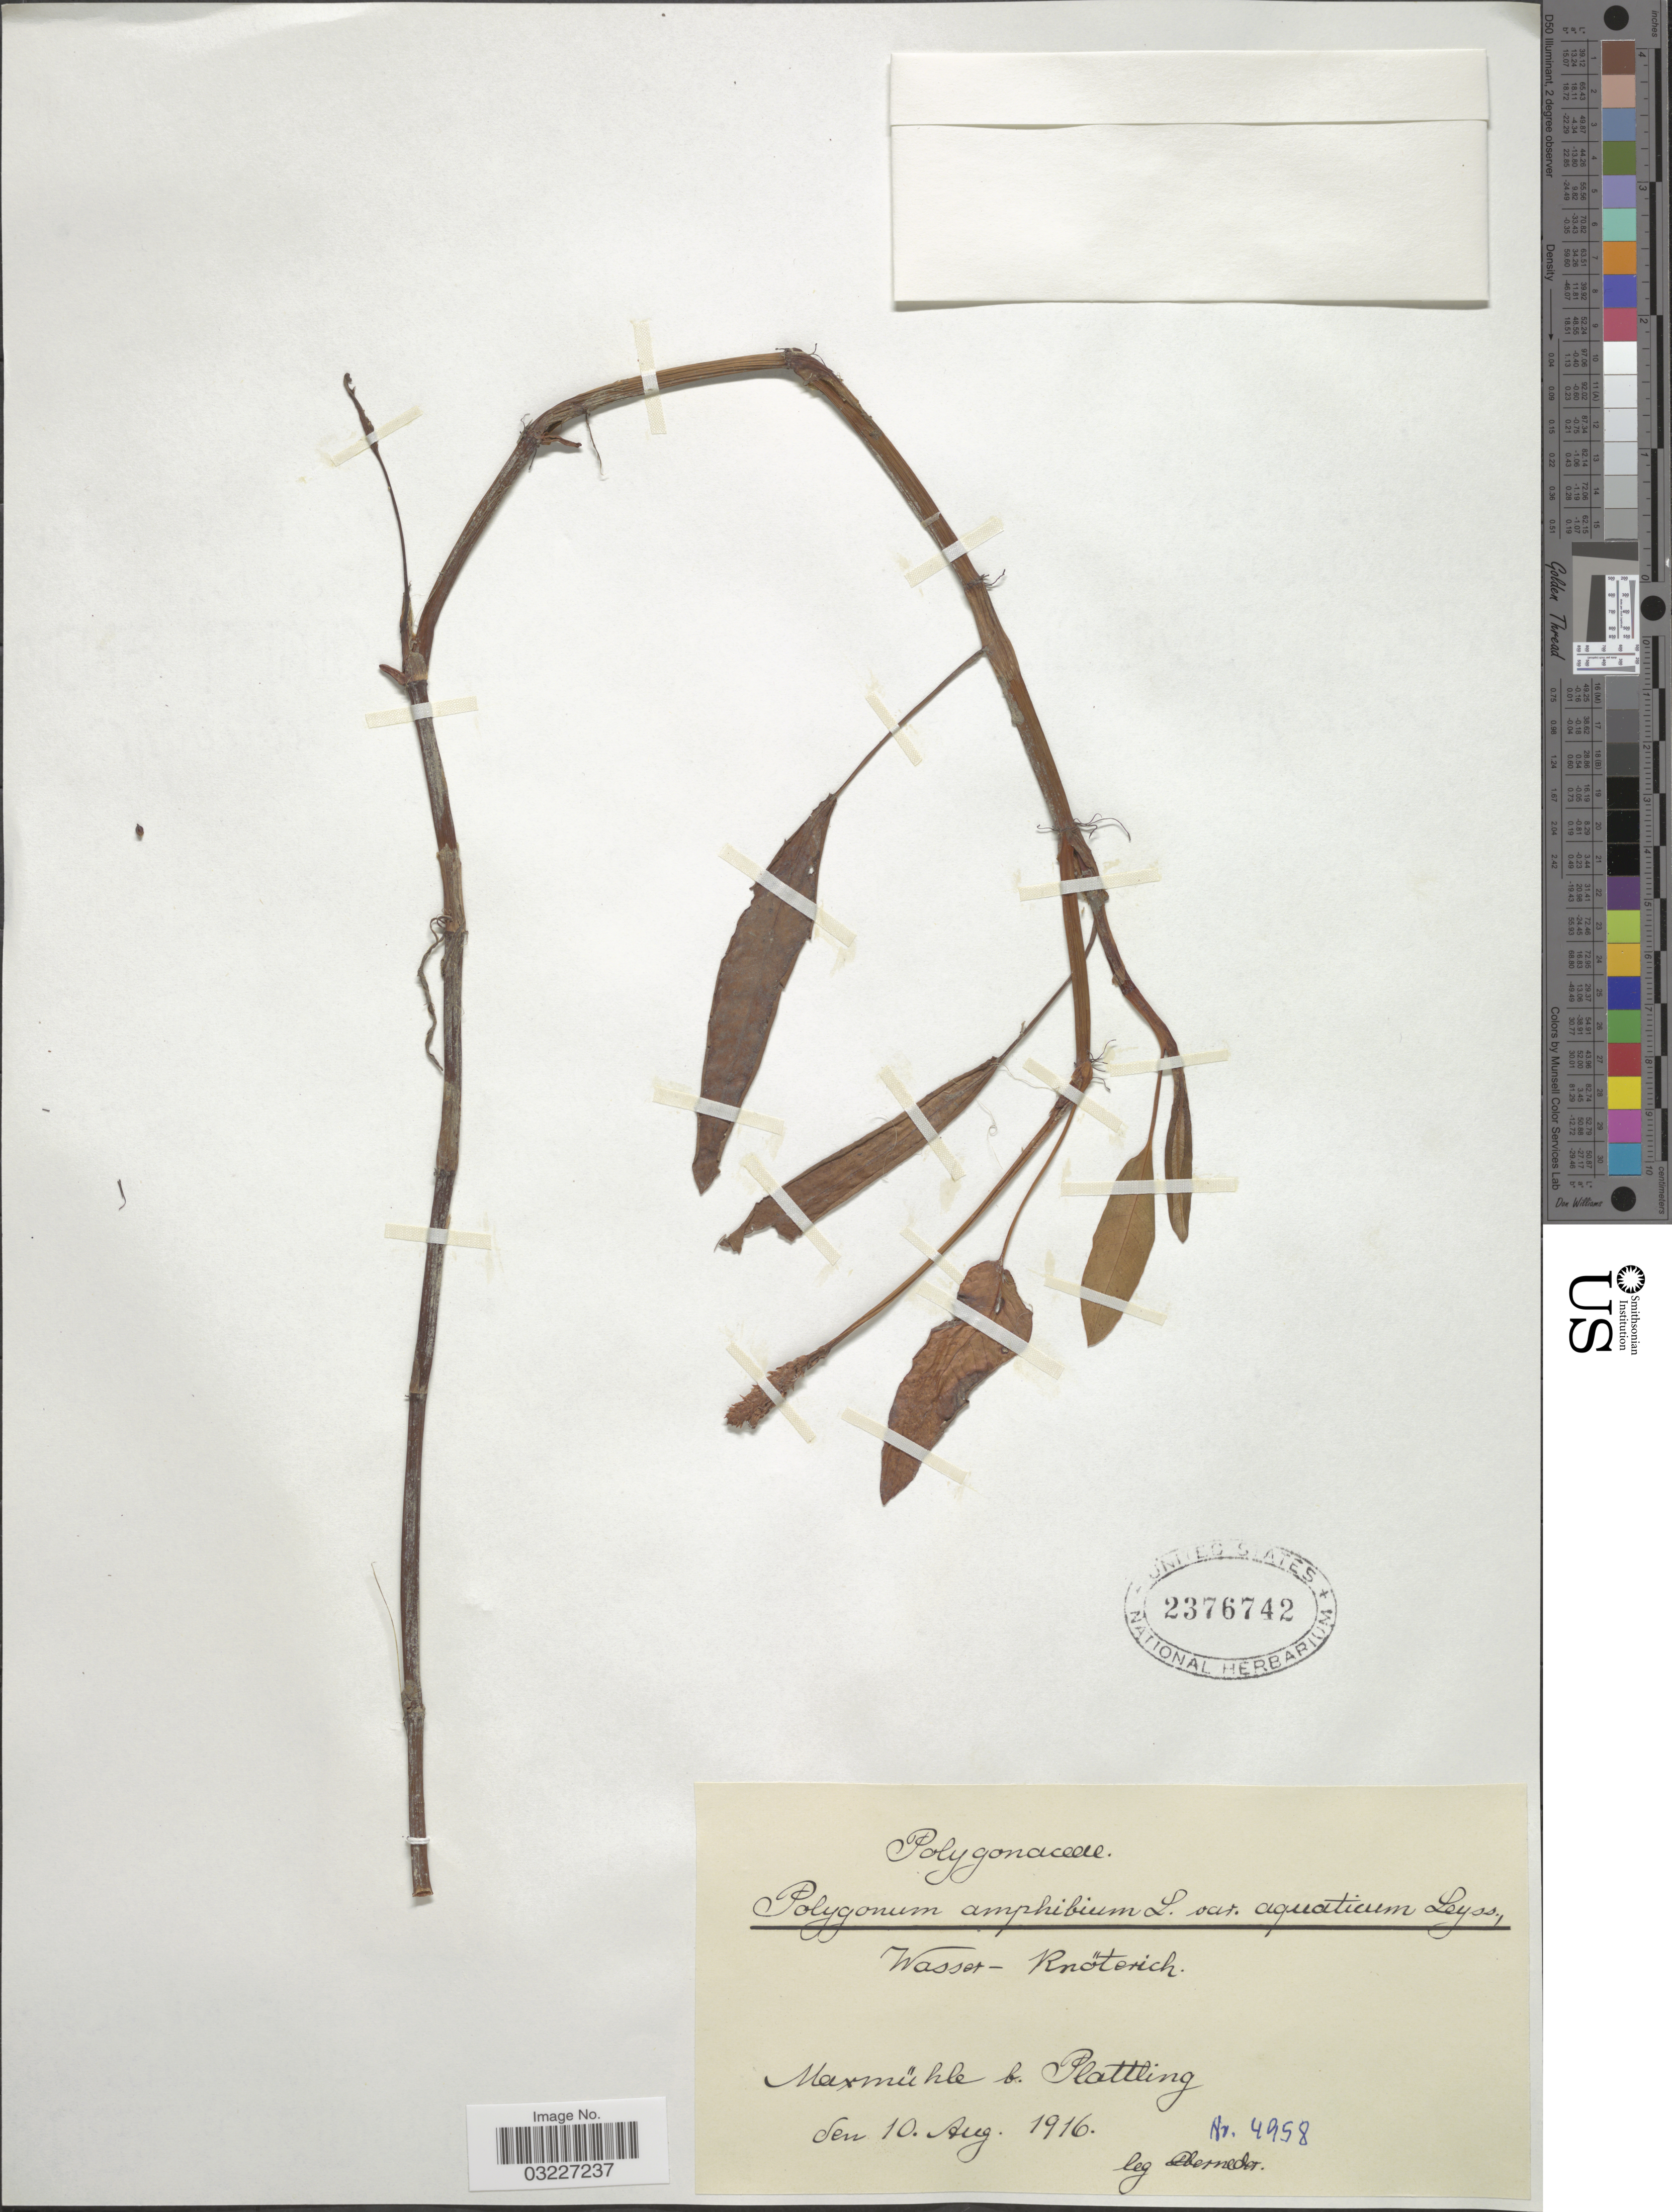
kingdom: Plantae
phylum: Tracheophyta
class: Magnoliopsida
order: Caryophyllales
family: Polygonaceae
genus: Polygonum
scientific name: Polygonum amphibium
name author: L.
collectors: -. Oberneder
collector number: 4958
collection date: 1916-08-10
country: Germany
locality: Maxmühle b. Plattling.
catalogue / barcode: US 2376742